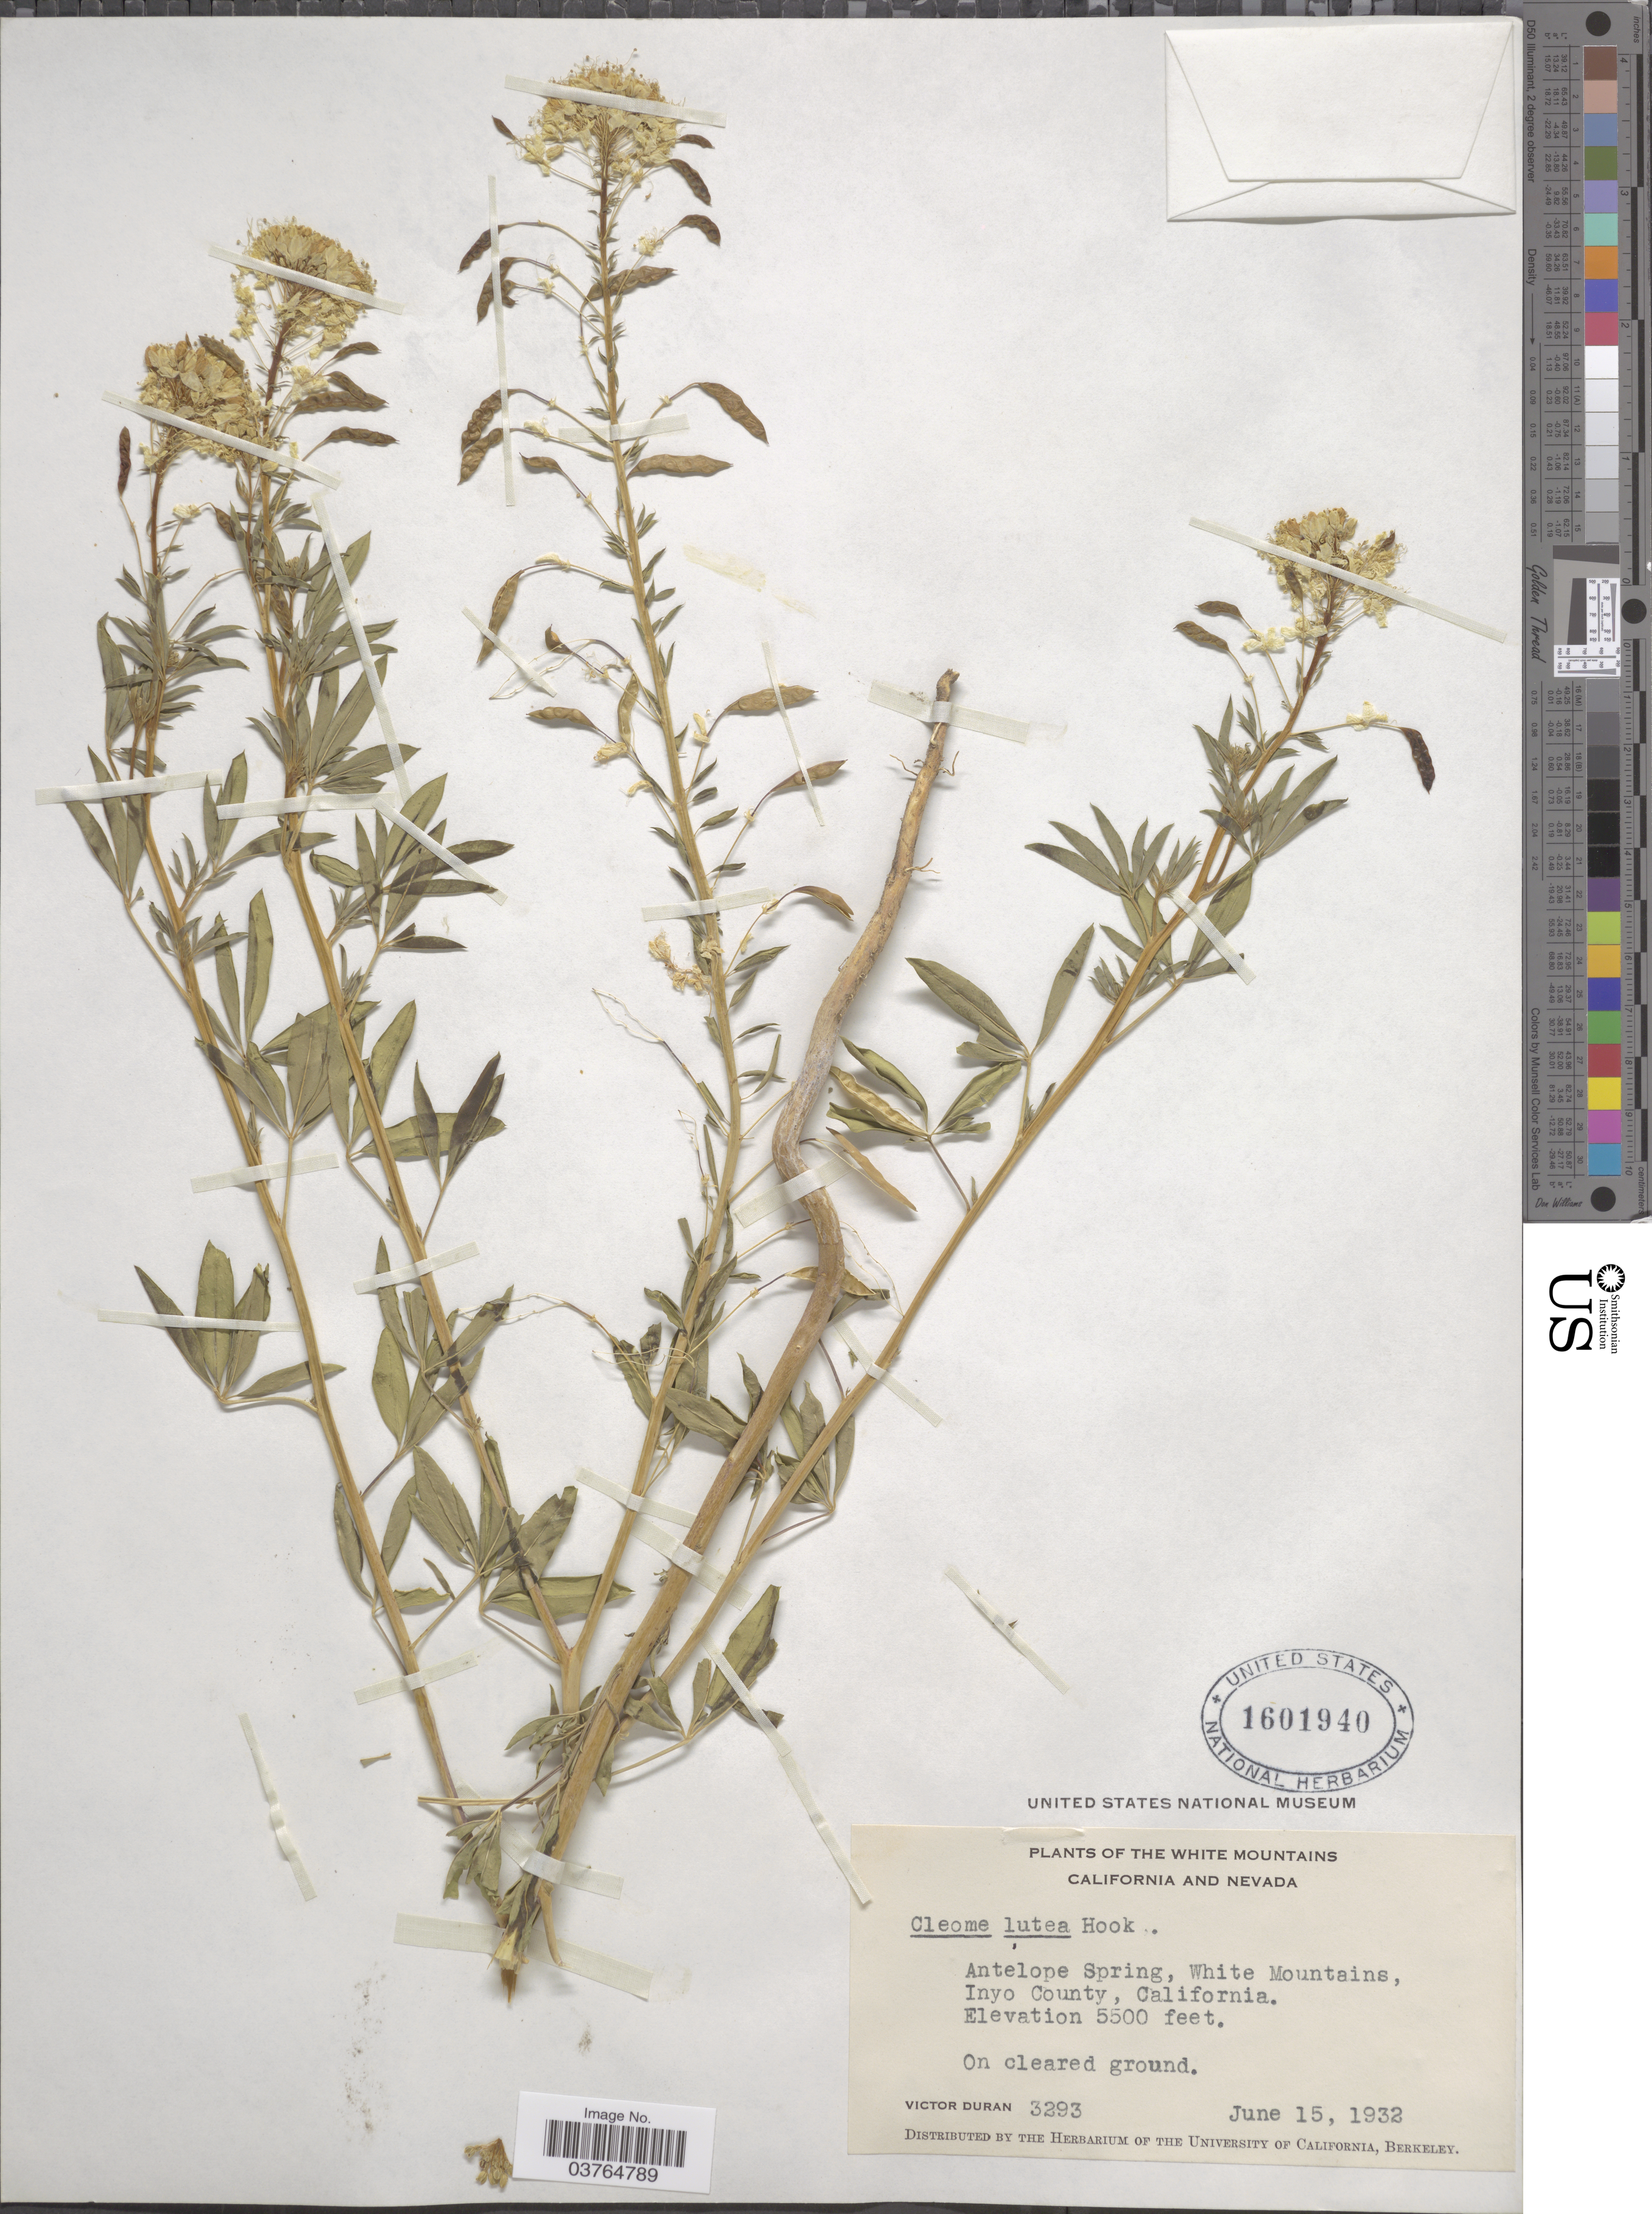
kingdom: Plantae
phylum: Tracheophyta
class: Magnoliopsida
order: Brassicales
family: Cleomaceae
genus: Cleomella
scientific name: Cleomella lutea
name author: (Hook.) Roalson & J.C. Hall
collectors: V. Duran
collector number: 3293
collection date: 1932-06-15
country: United States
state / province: California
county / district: Inyo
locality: The White Mountains. Antelope Spring, White Mountains, Inyo County.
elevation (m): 1676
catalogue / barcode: US 1601940